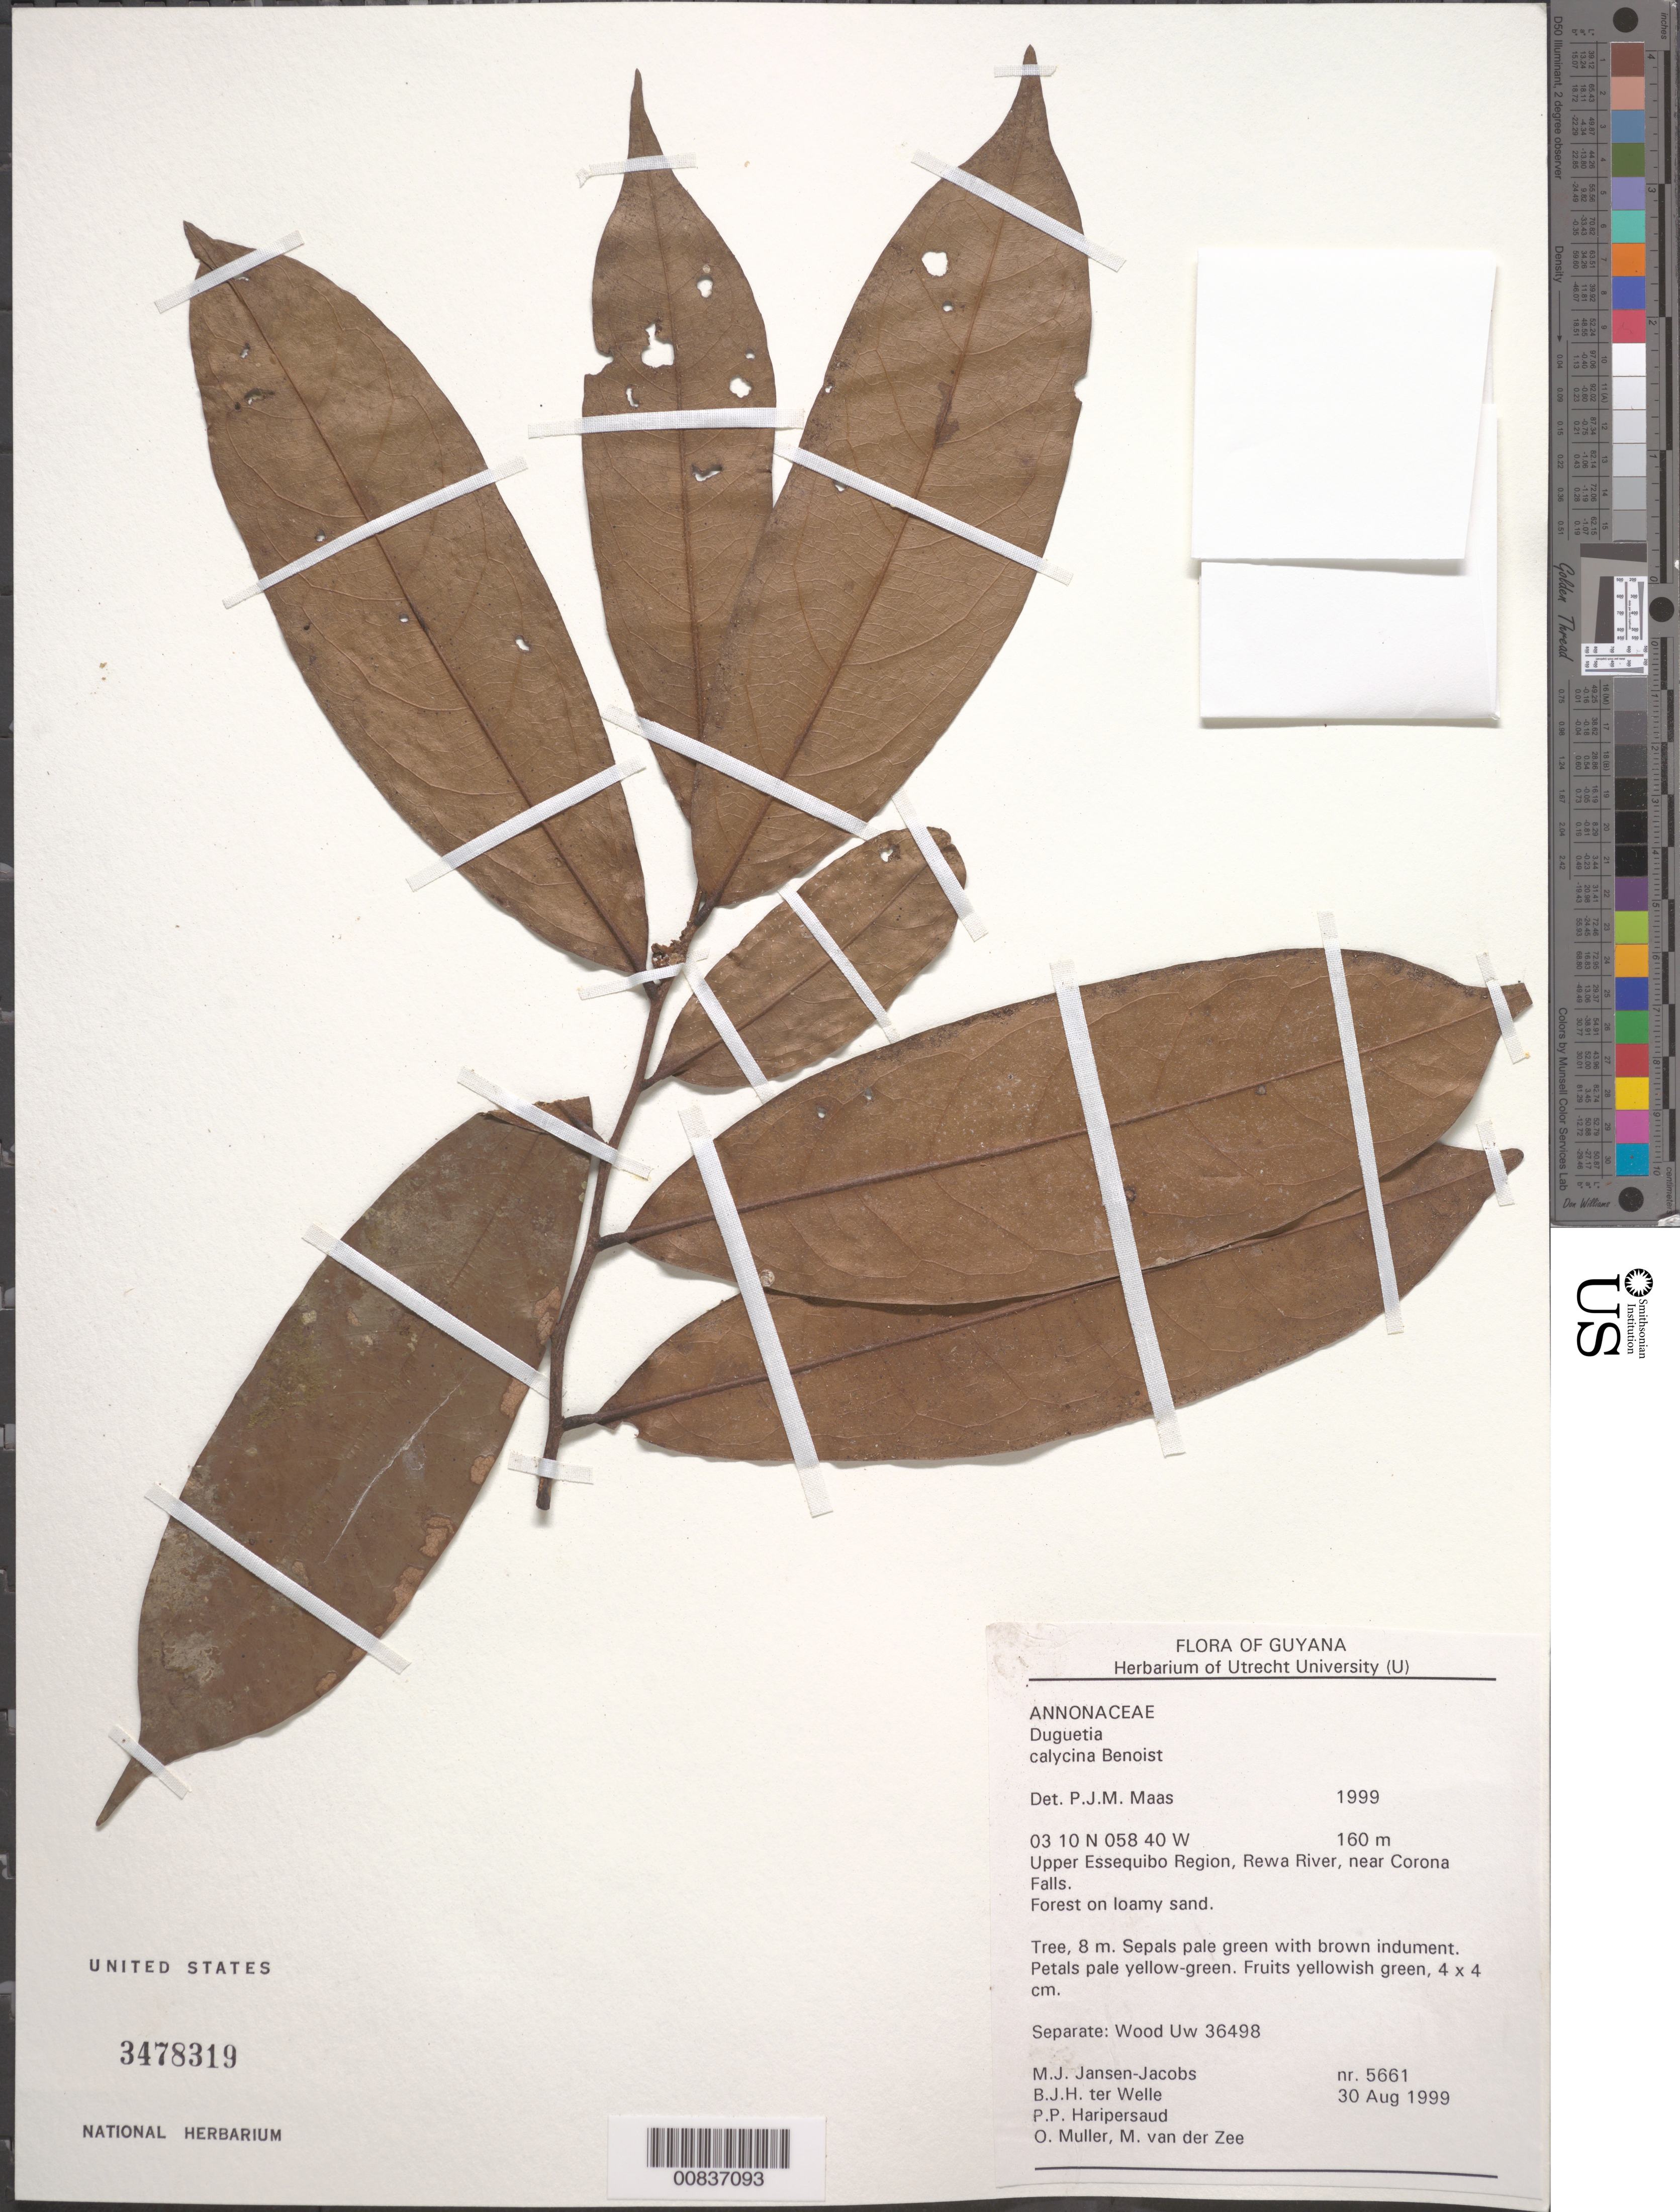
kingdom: Plantae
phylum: Tracheophyta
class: Magnoliopsida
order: Magnoliales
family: Annonaceae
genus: Duguetia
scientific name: Duguetia calycina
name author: Benoist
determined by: Maas, Paul J. M.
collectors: M. J. Jansen-Jacobs, B. Welle, P. Haripersaud, O. Muller & M. van der Zee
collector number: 5661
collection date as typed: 30-Aug-99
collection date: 1999-08-30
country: Guyana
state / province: U. Takutu-U. Essequibo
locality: Rewa River, near Corona Falls, Upper Essequibo Region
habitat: Forest on loamy sand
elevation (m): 160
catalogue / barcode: US 3478319